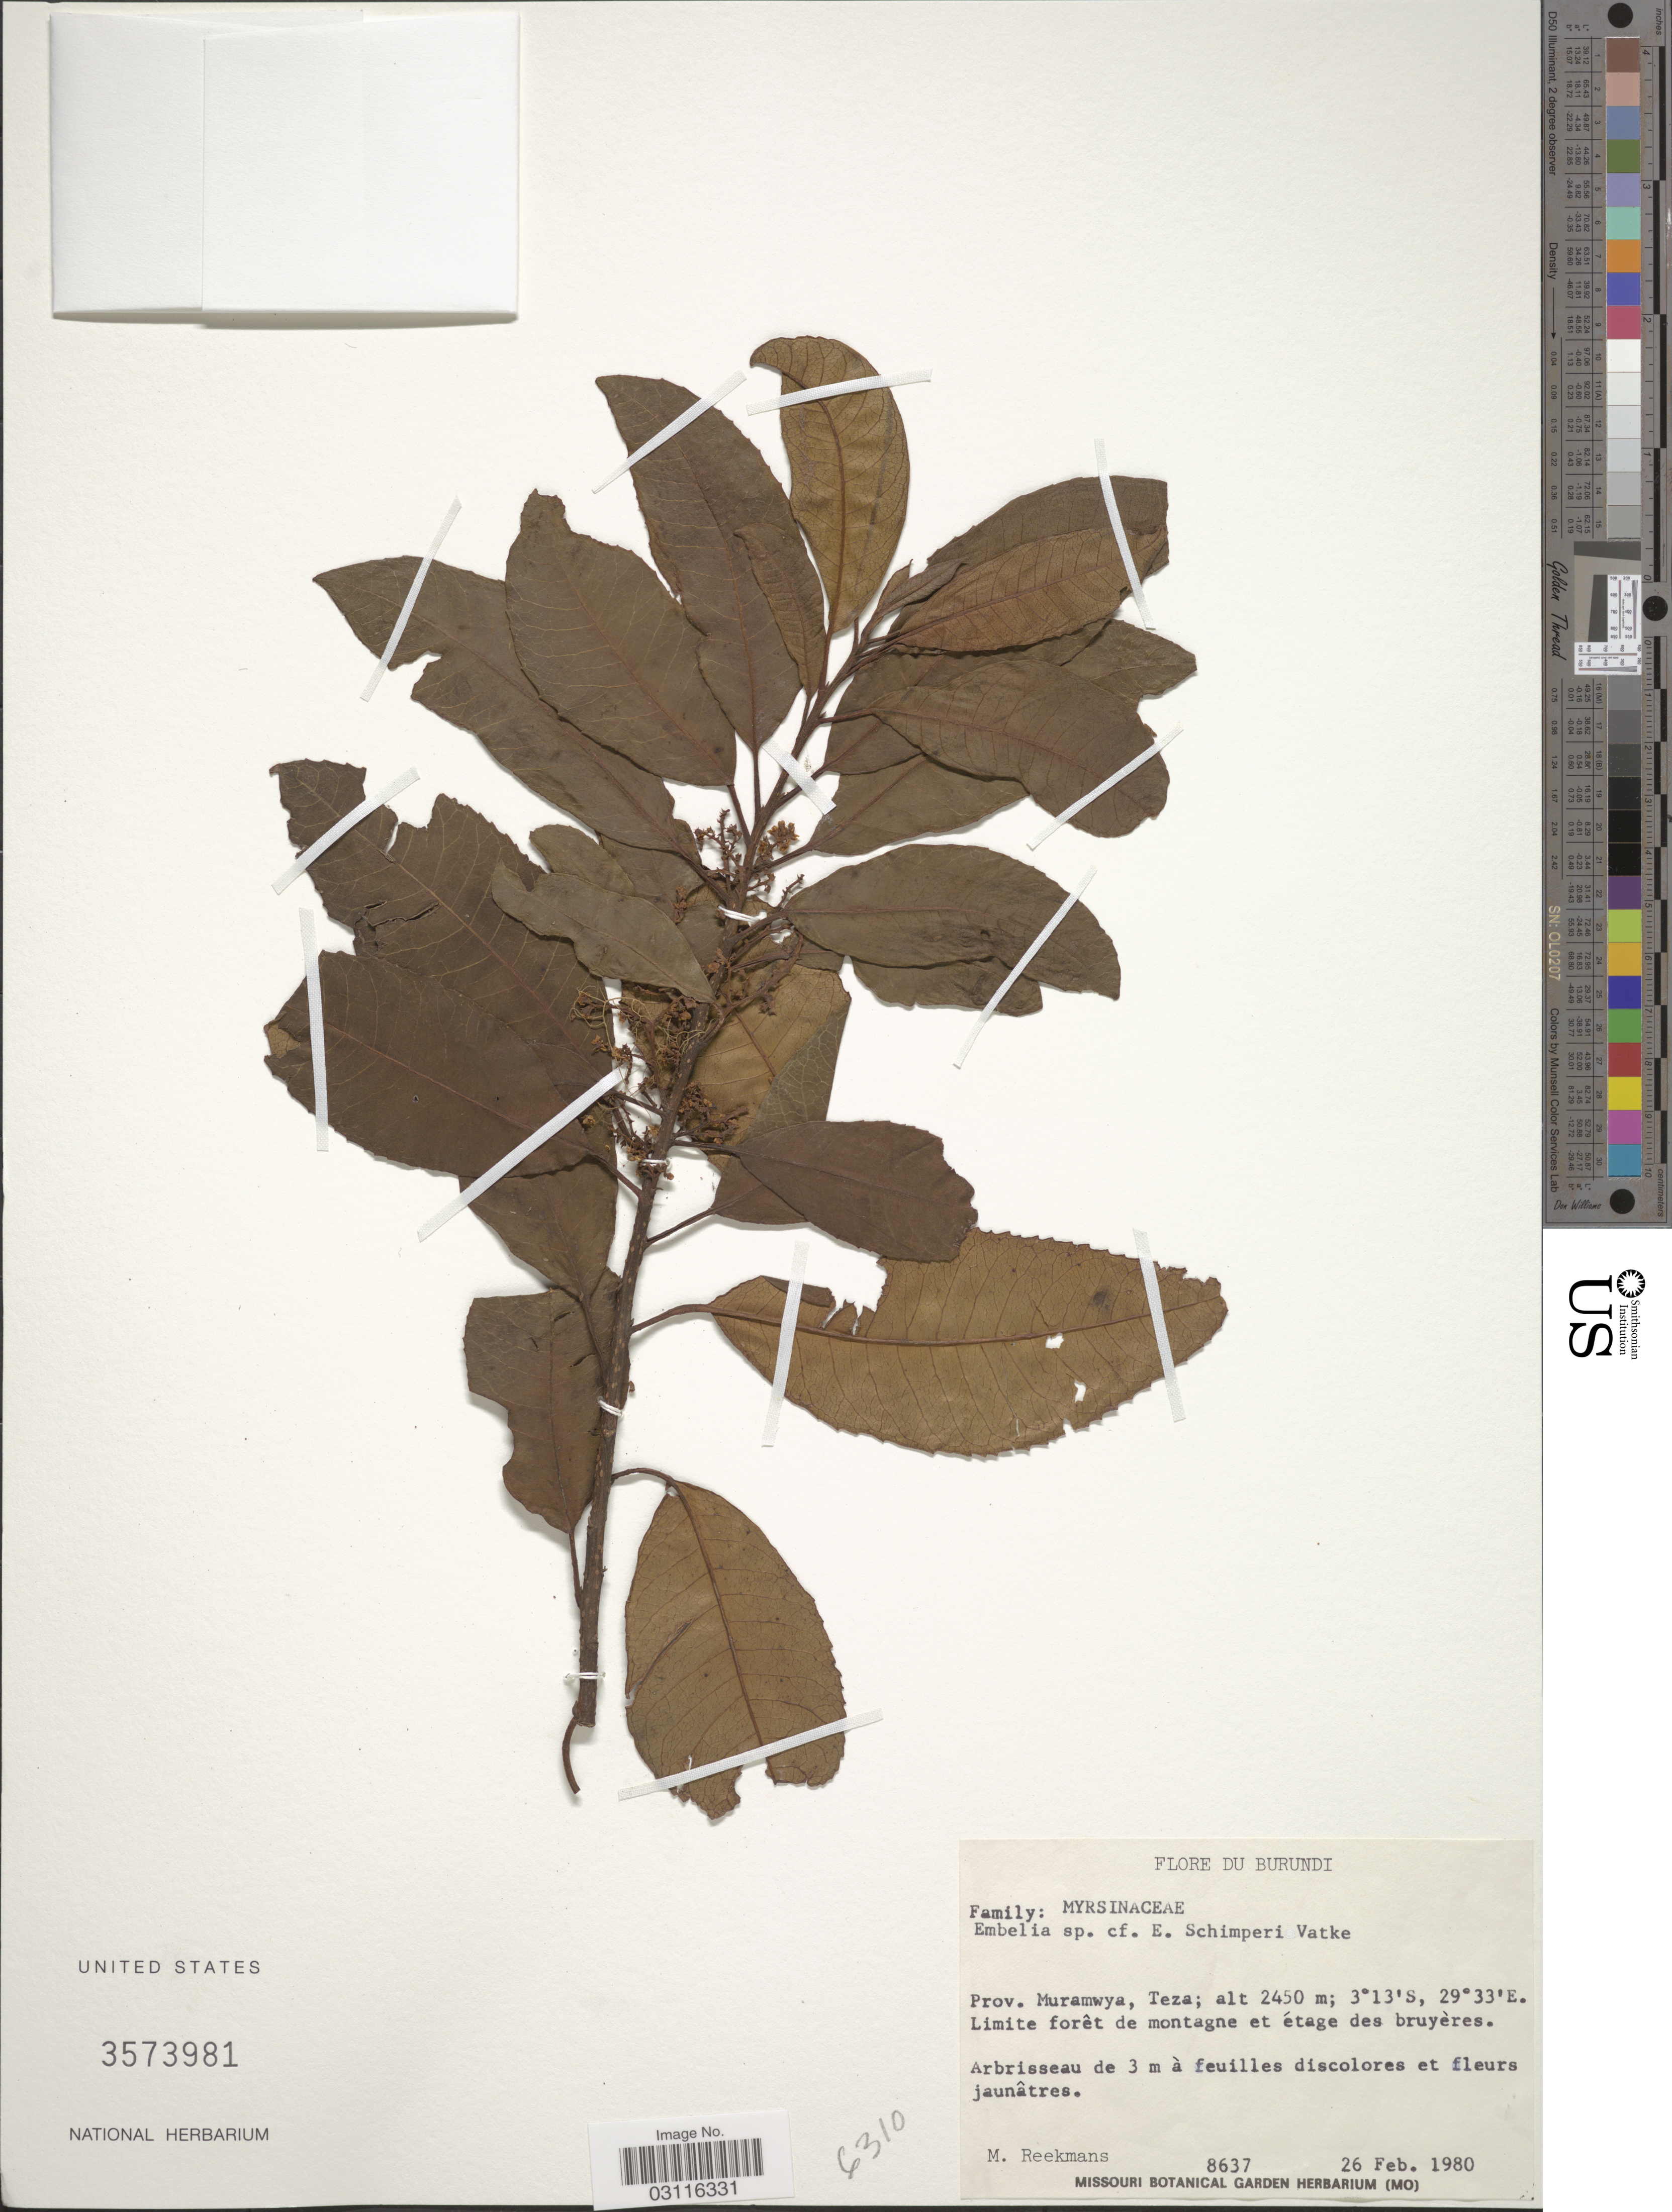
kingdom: Plantae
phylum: Tracheophyta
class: Magnoliopsida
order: Ericales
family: Primulaceae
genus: Embelia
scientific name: Embelia schimperi Vatke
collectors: M. Reekmans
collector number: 8637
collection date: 1980-02-26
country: Burundi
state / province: Muramvya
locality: Prov. Muramwya, Teza.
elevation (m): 2450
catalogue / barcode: US 3573981